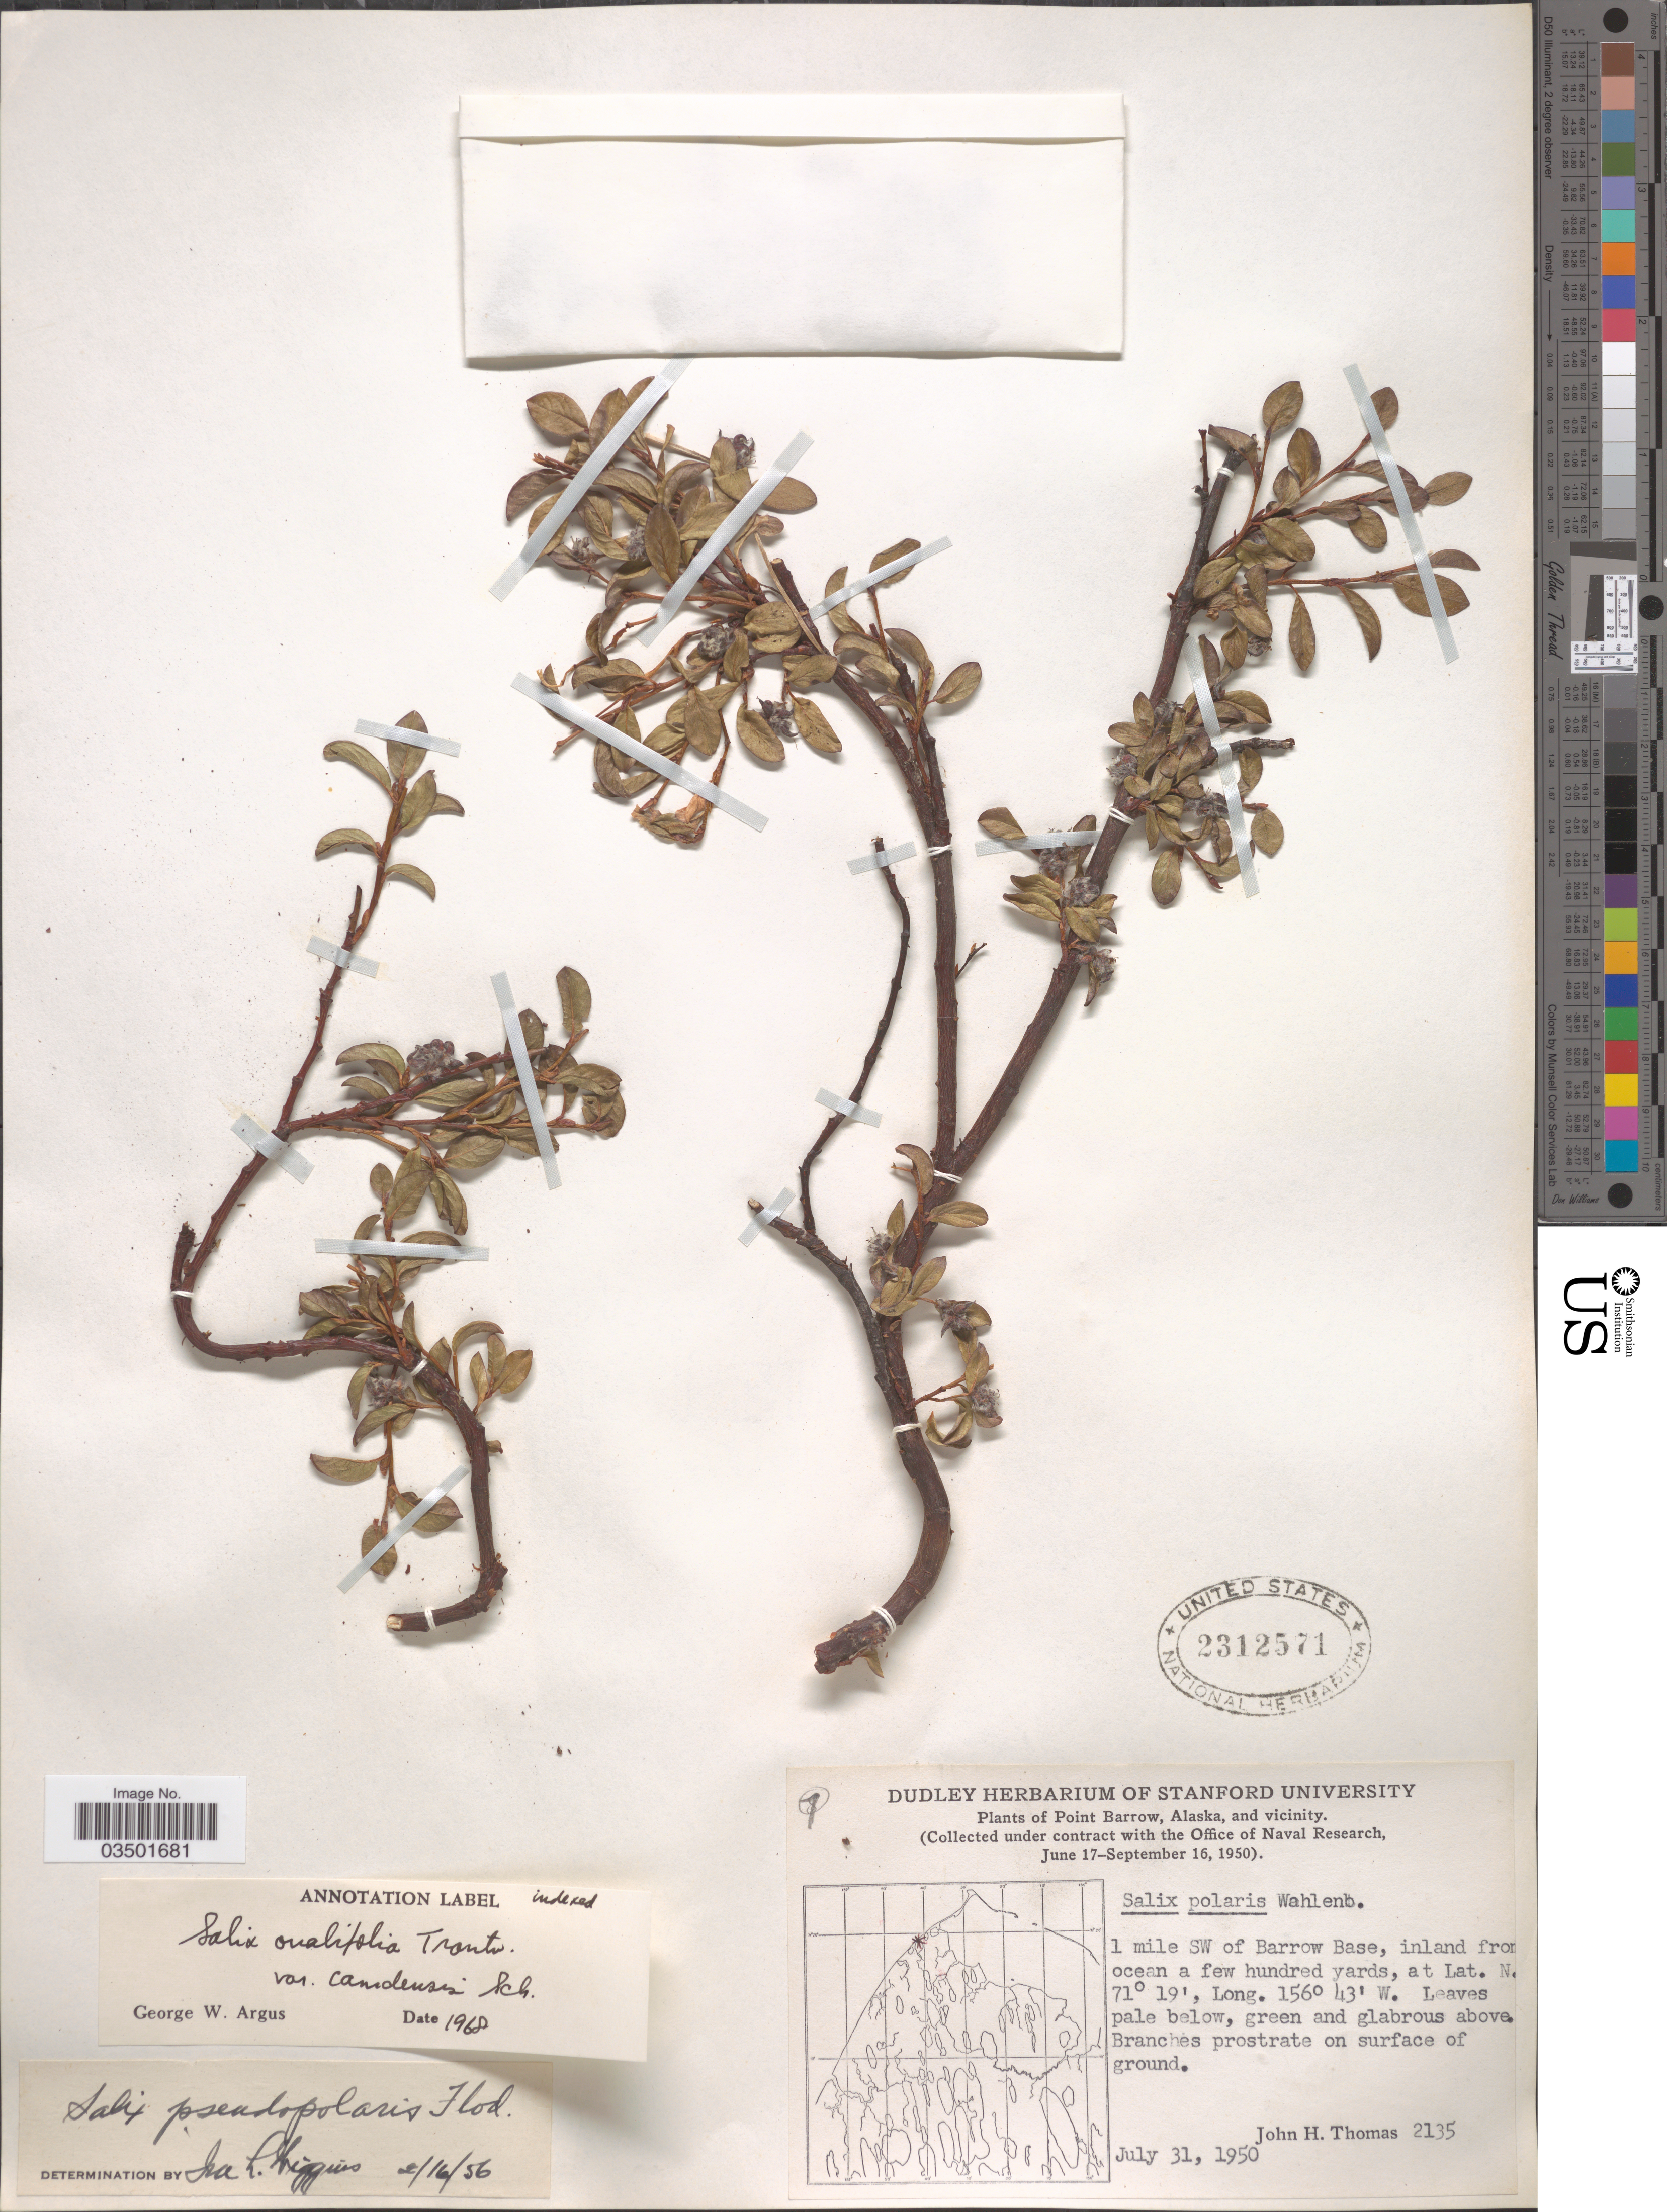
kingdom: Plantae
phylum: Tracheophyta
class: Magnoliopsida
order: Malpighiales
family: Salicaceae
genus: Salix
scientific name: Salix ovalifolia var. camdensis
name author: C.K. Schneid.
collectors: J. H. Thomas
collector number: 2135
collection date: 1950-07-31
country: United States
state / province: Alaska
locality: Point Barrow, Alaska, and vicinity. 1 mile SW of Barrow Base, inland from ocean a few hundred yards.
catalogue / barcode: US 2312571